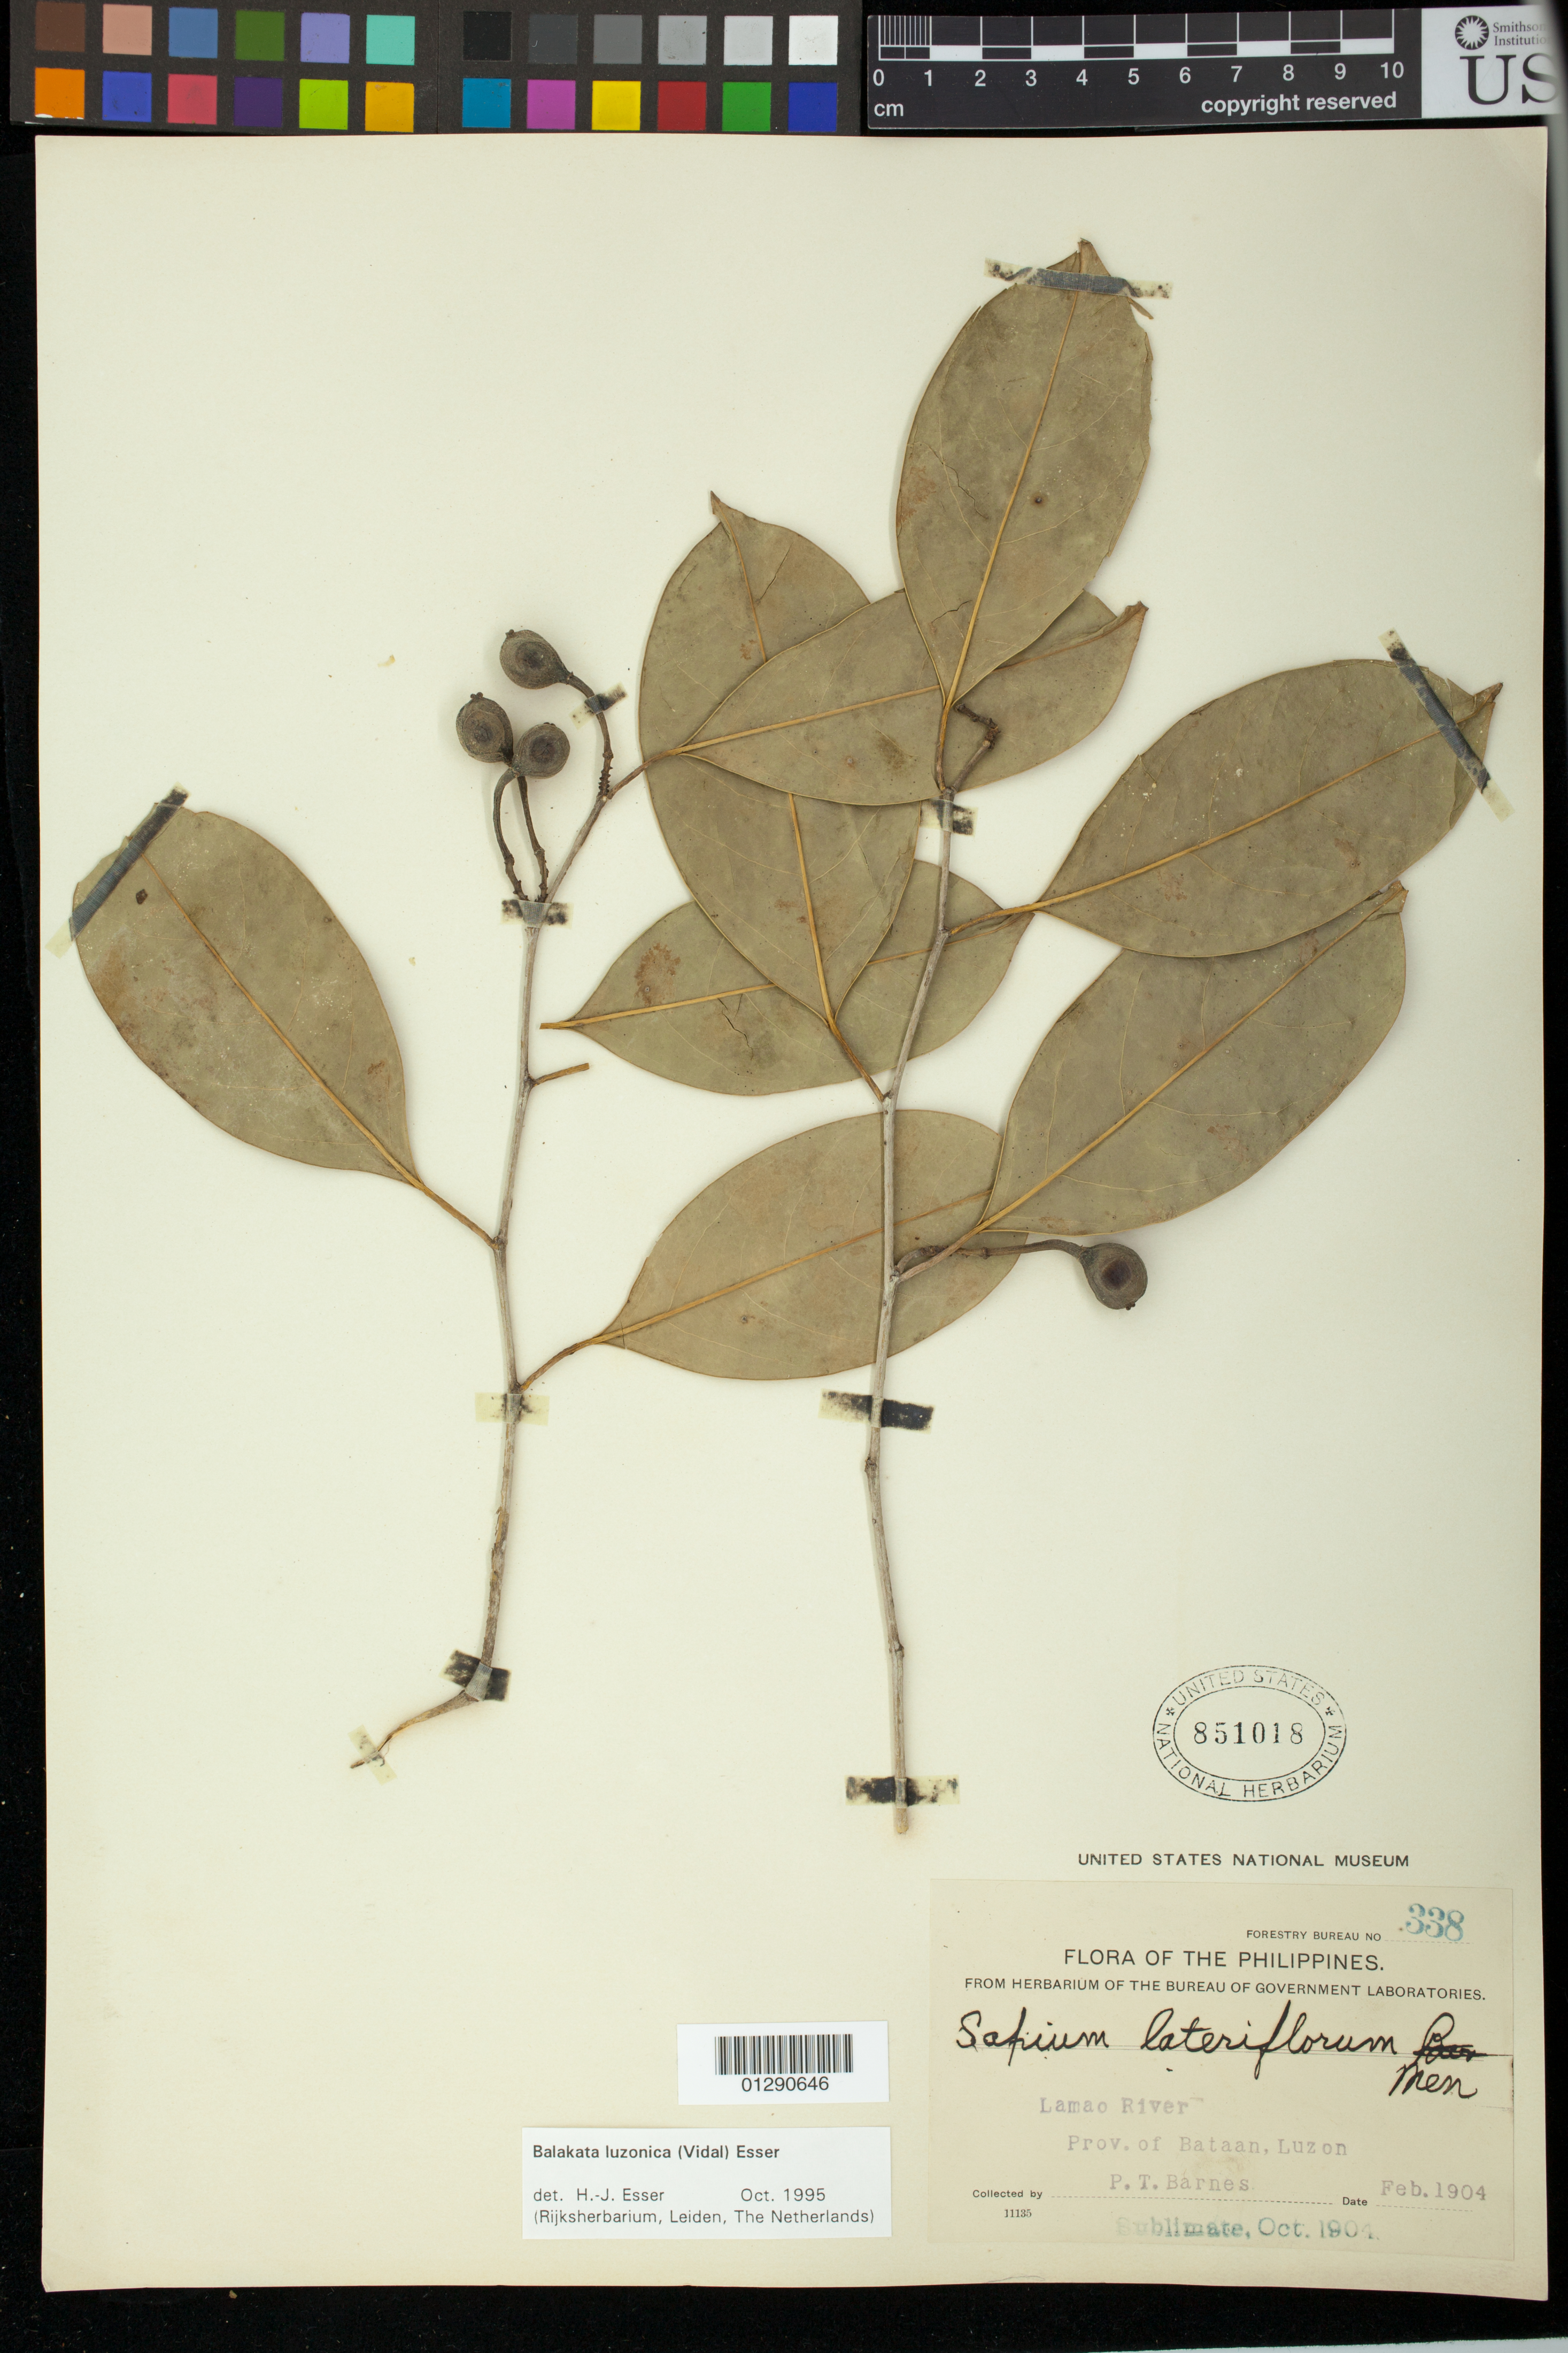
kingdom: Plantae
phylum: Tracheophyta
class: Magnoliopsida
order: Malpighiales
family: Euphorbiaceae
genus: Sapium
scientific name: Sapium luzonicum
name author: (Vidal) Merr.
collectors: P. Barnes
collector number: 338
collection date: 1904-02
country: Philippines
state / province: Central Luzon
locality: Lamao River, Bataan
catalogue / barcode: US 851018